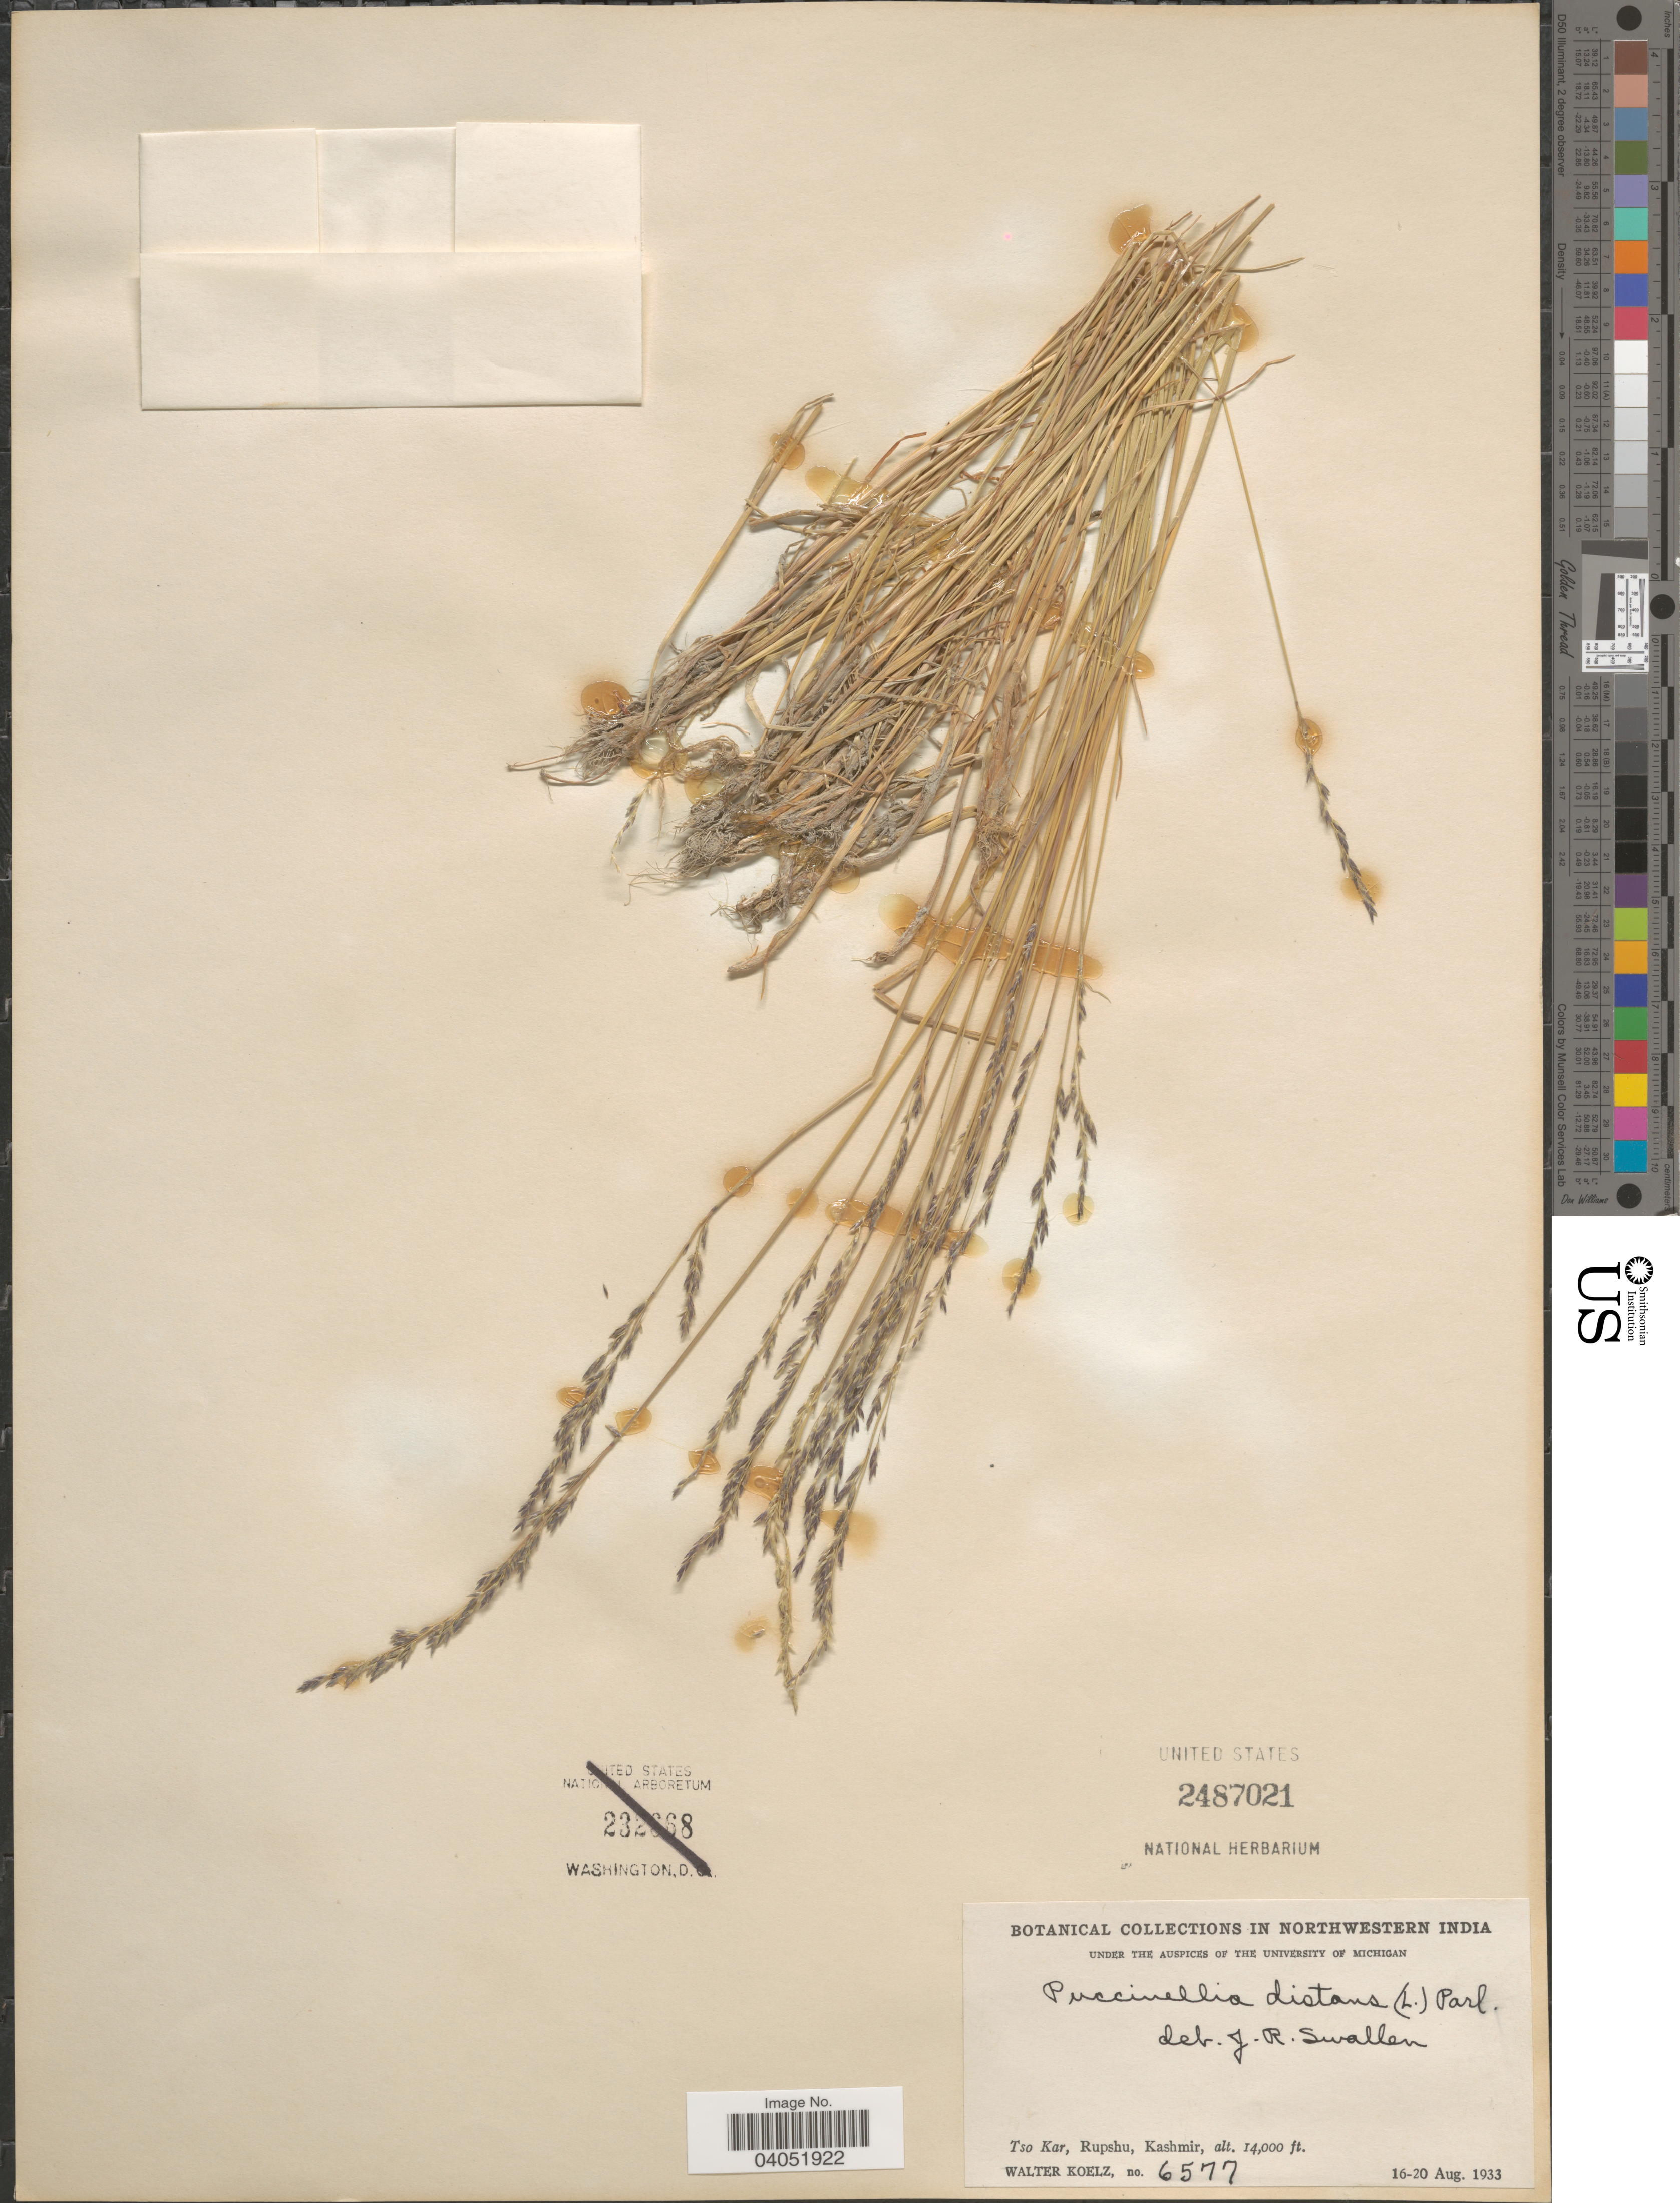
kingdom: Plantae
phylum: Tracheophyta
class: Liliopsida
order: Poales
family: Poaceae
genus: Puccinellia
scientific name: Puccinellia distans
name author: (Jacq.) Parl.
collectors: W. N. Koelz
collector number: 6577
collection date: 1933-08-16/1933-08-20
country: India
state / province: Jammu and Kashmir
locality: In northwestern India. Tso Kar, Rupshu, Kashmir.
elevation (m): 4267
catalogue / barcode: US 2487021